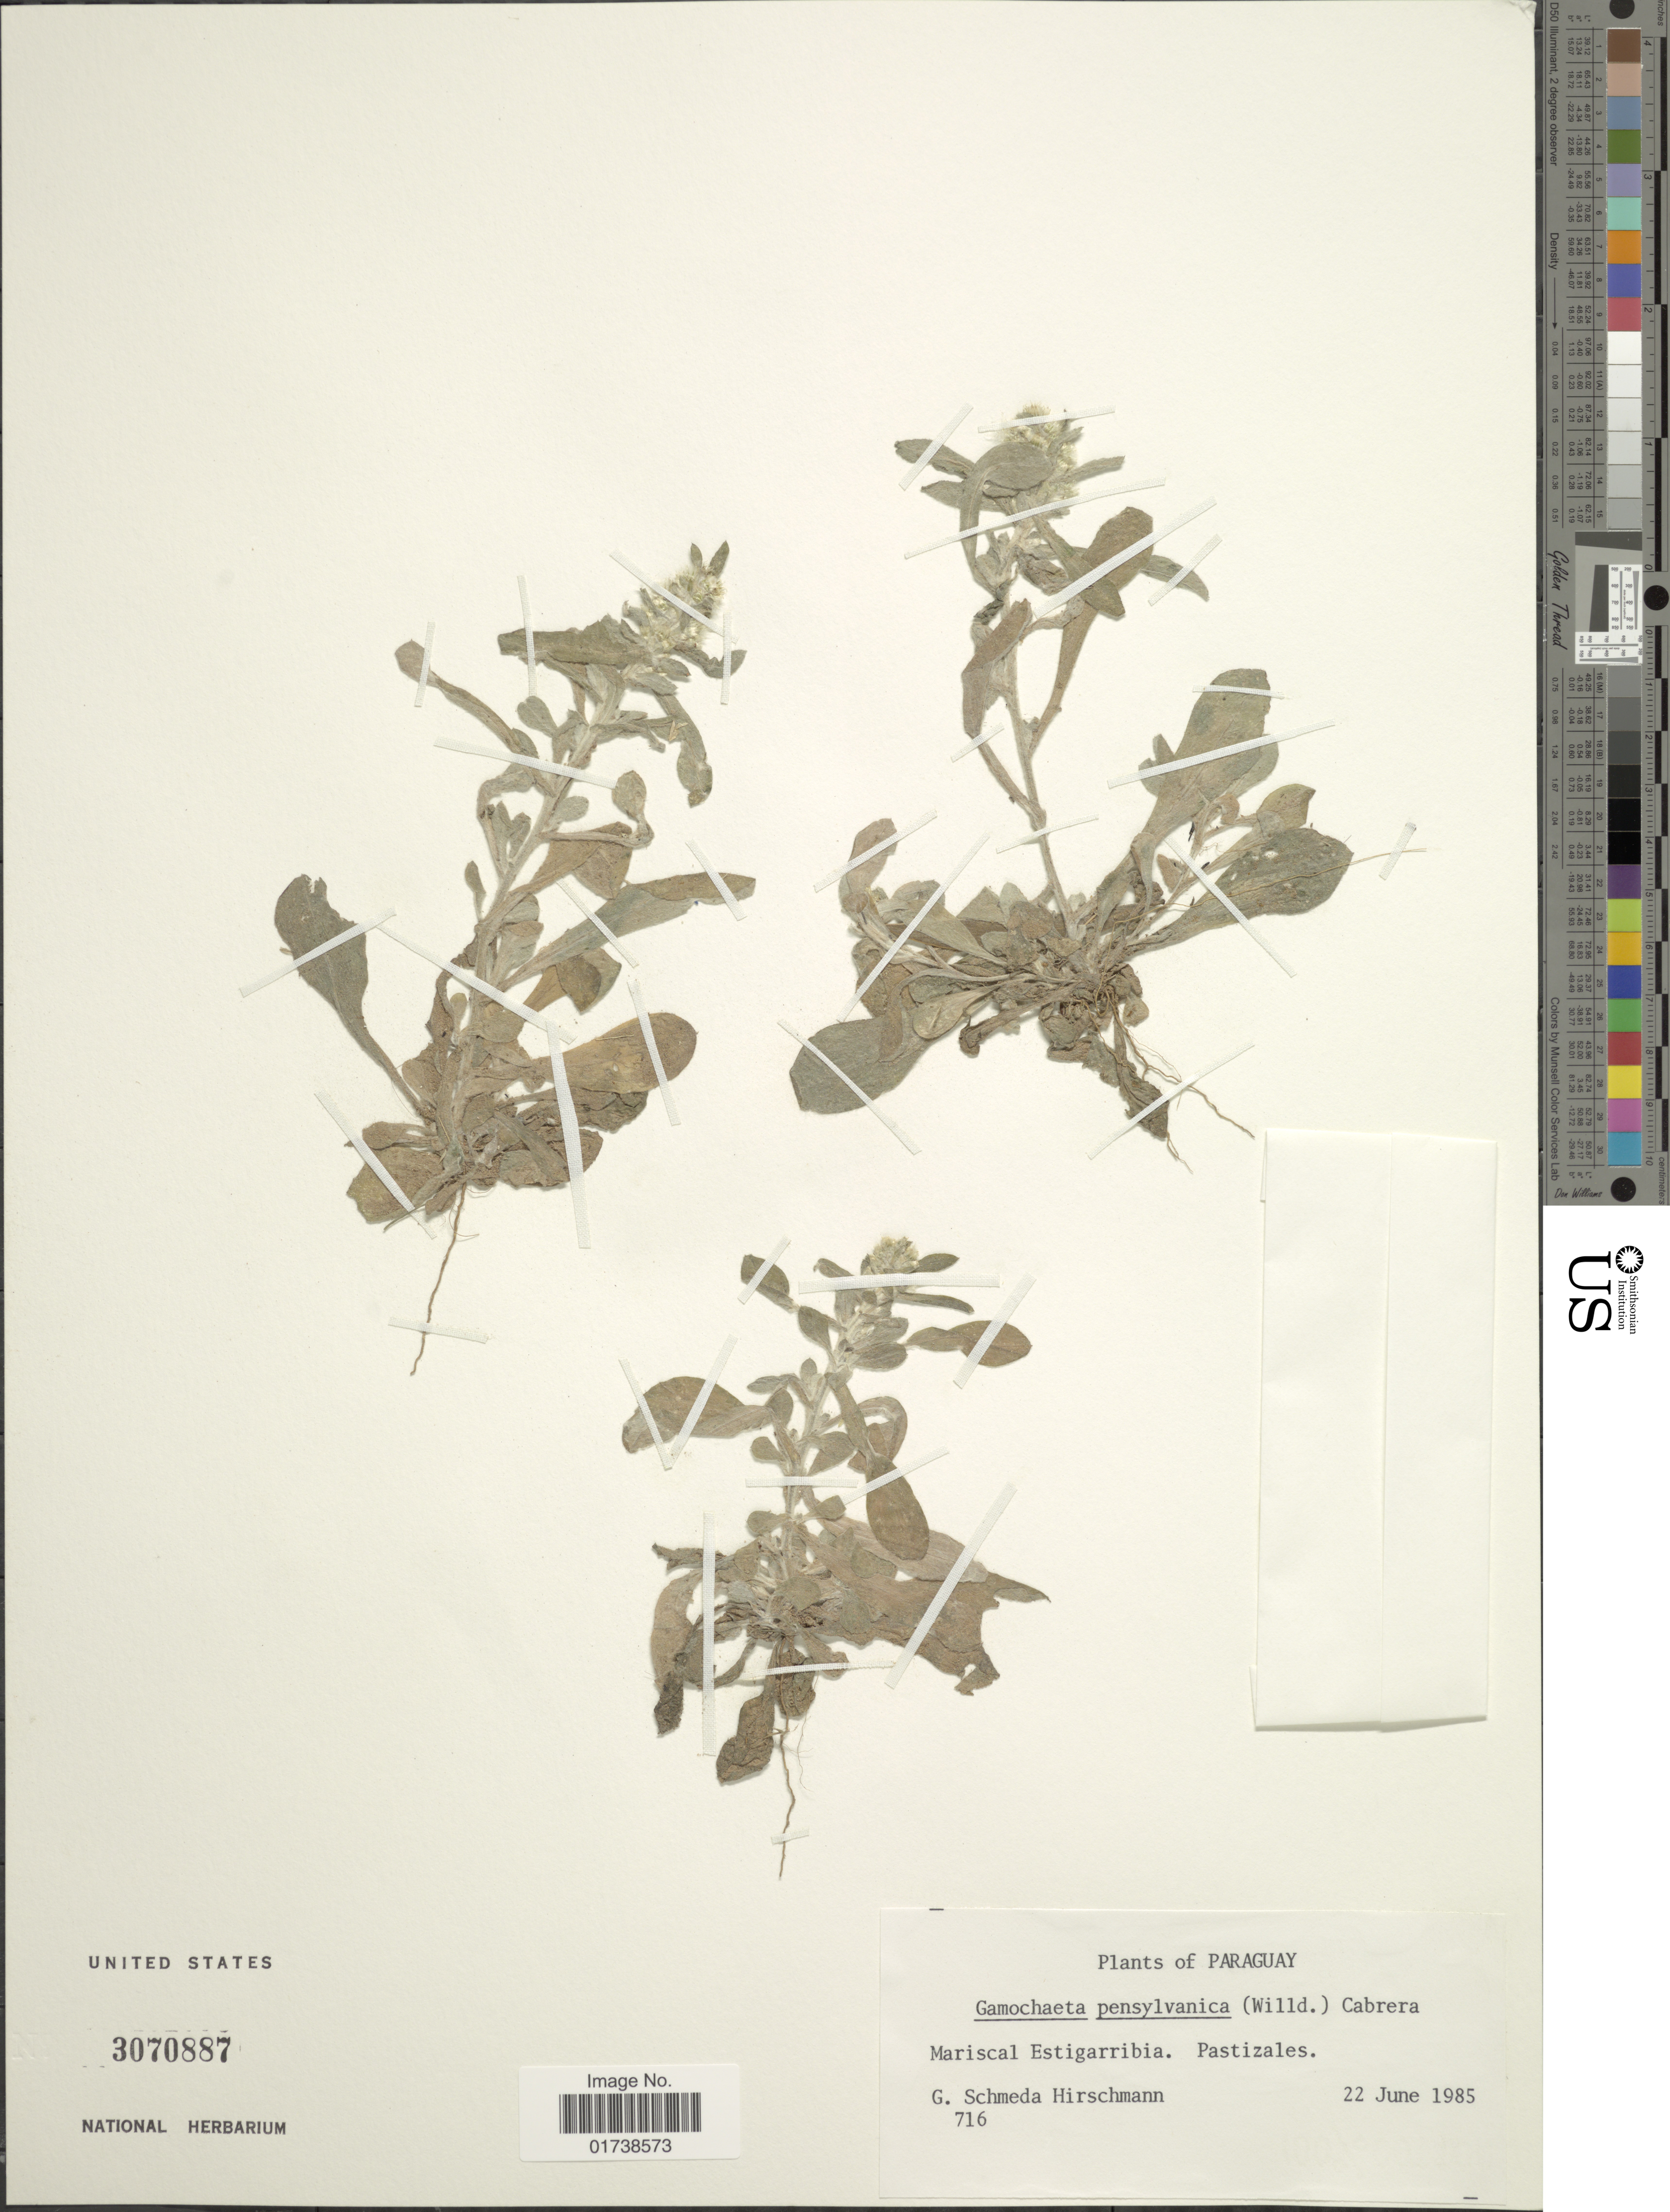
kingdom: Plantae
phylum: Tracheophyta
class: Magnoliopsida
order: Asterales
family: Asteraceae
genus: Gamochaeta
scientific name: Gamochaeta pensylvanica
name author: (Willd.) Cabrera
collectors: G. Hirschmann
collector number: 716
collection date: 1985-06-22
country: Paraguay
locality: Mariscal Estigarribia, Pastizales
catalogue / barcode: US 3070887